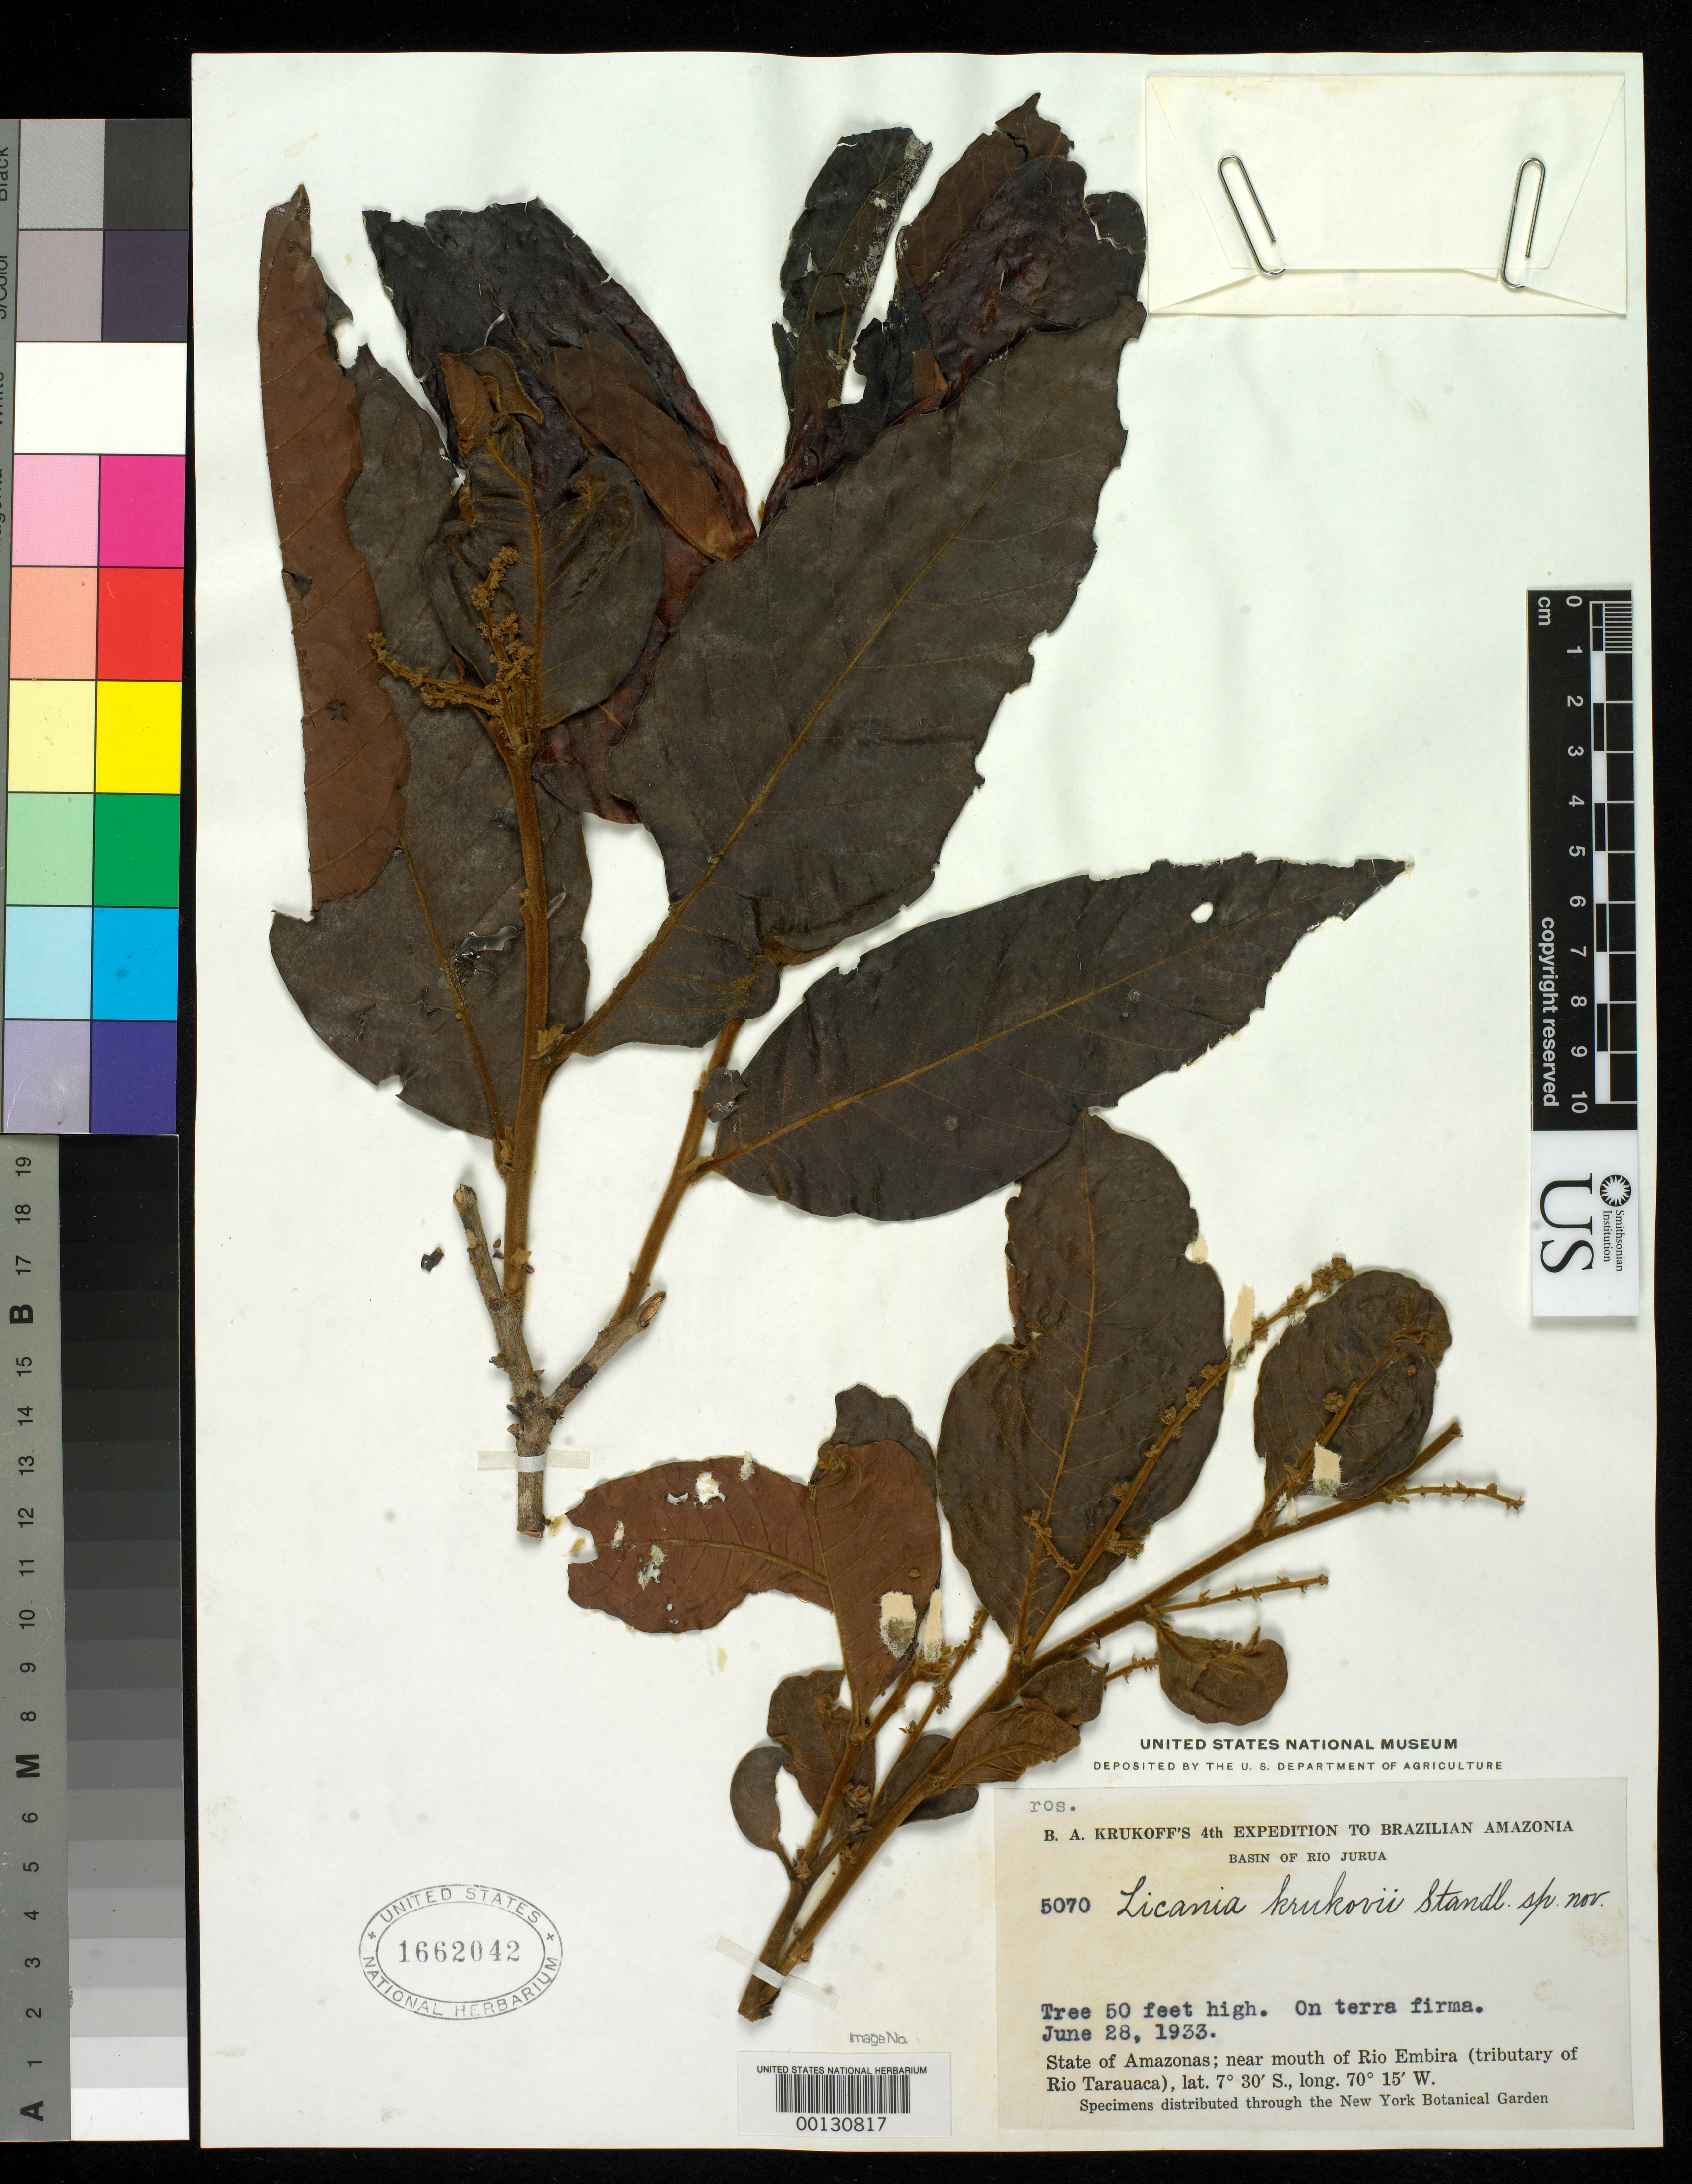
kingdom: Plantae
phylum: Tracheophyta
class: Magnoliopsida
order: Malpighiales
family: Chrysobalanaceae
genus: Licania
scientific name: Licania krukovii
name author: Standl.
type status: Isotype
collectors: B. A. Krukoff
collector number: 5070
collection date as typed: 28 Jun 1933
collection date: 1933-06-28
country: Brazil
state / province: Amazonas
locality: Near mouth of Rio Embira, tributary of Rio Tarauaca.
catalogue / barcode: US 1662042